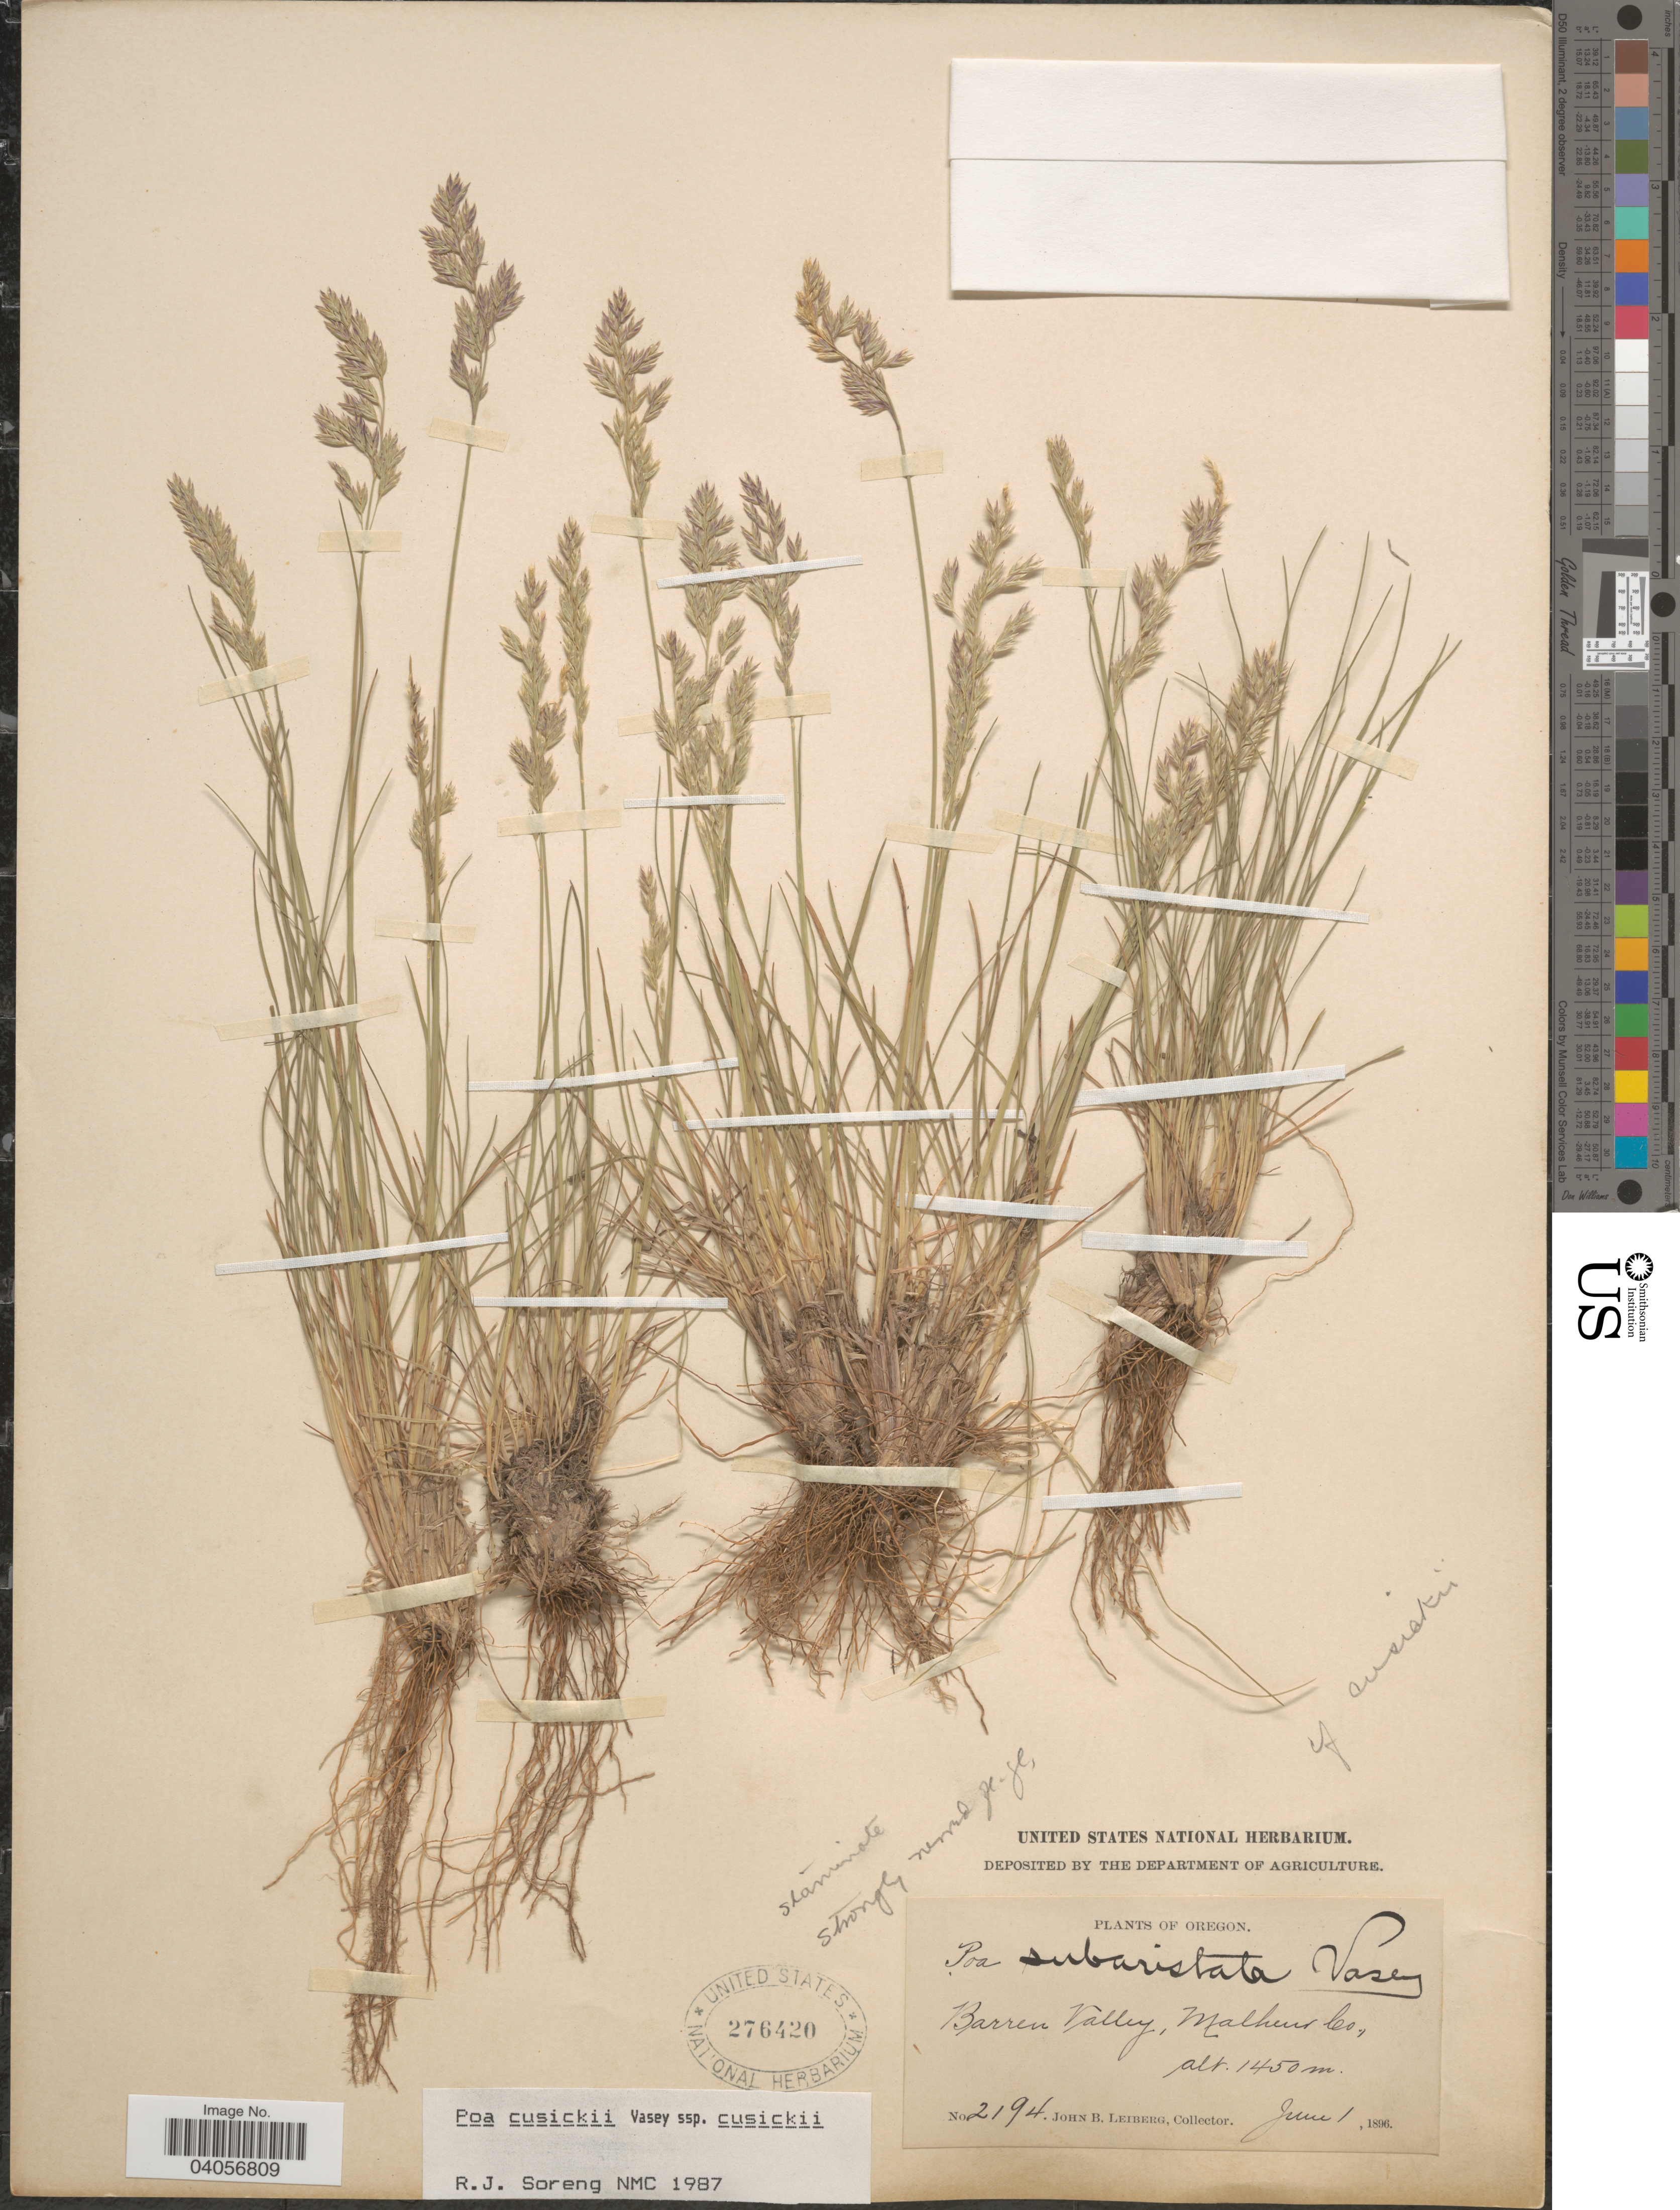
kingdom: Plantae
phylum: Tracheophyta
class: Liliopsida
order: Poales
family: Poaceae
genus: Poa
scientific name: Poa cusickii subsp. cusickii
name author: Vasey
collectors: J. B. Leiberg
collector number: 2194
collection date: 1896-06-01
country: United States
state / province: Oregon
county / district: Malheur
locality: Barren Valley, Malheur Co.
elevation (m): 1450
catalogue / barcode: US 276420